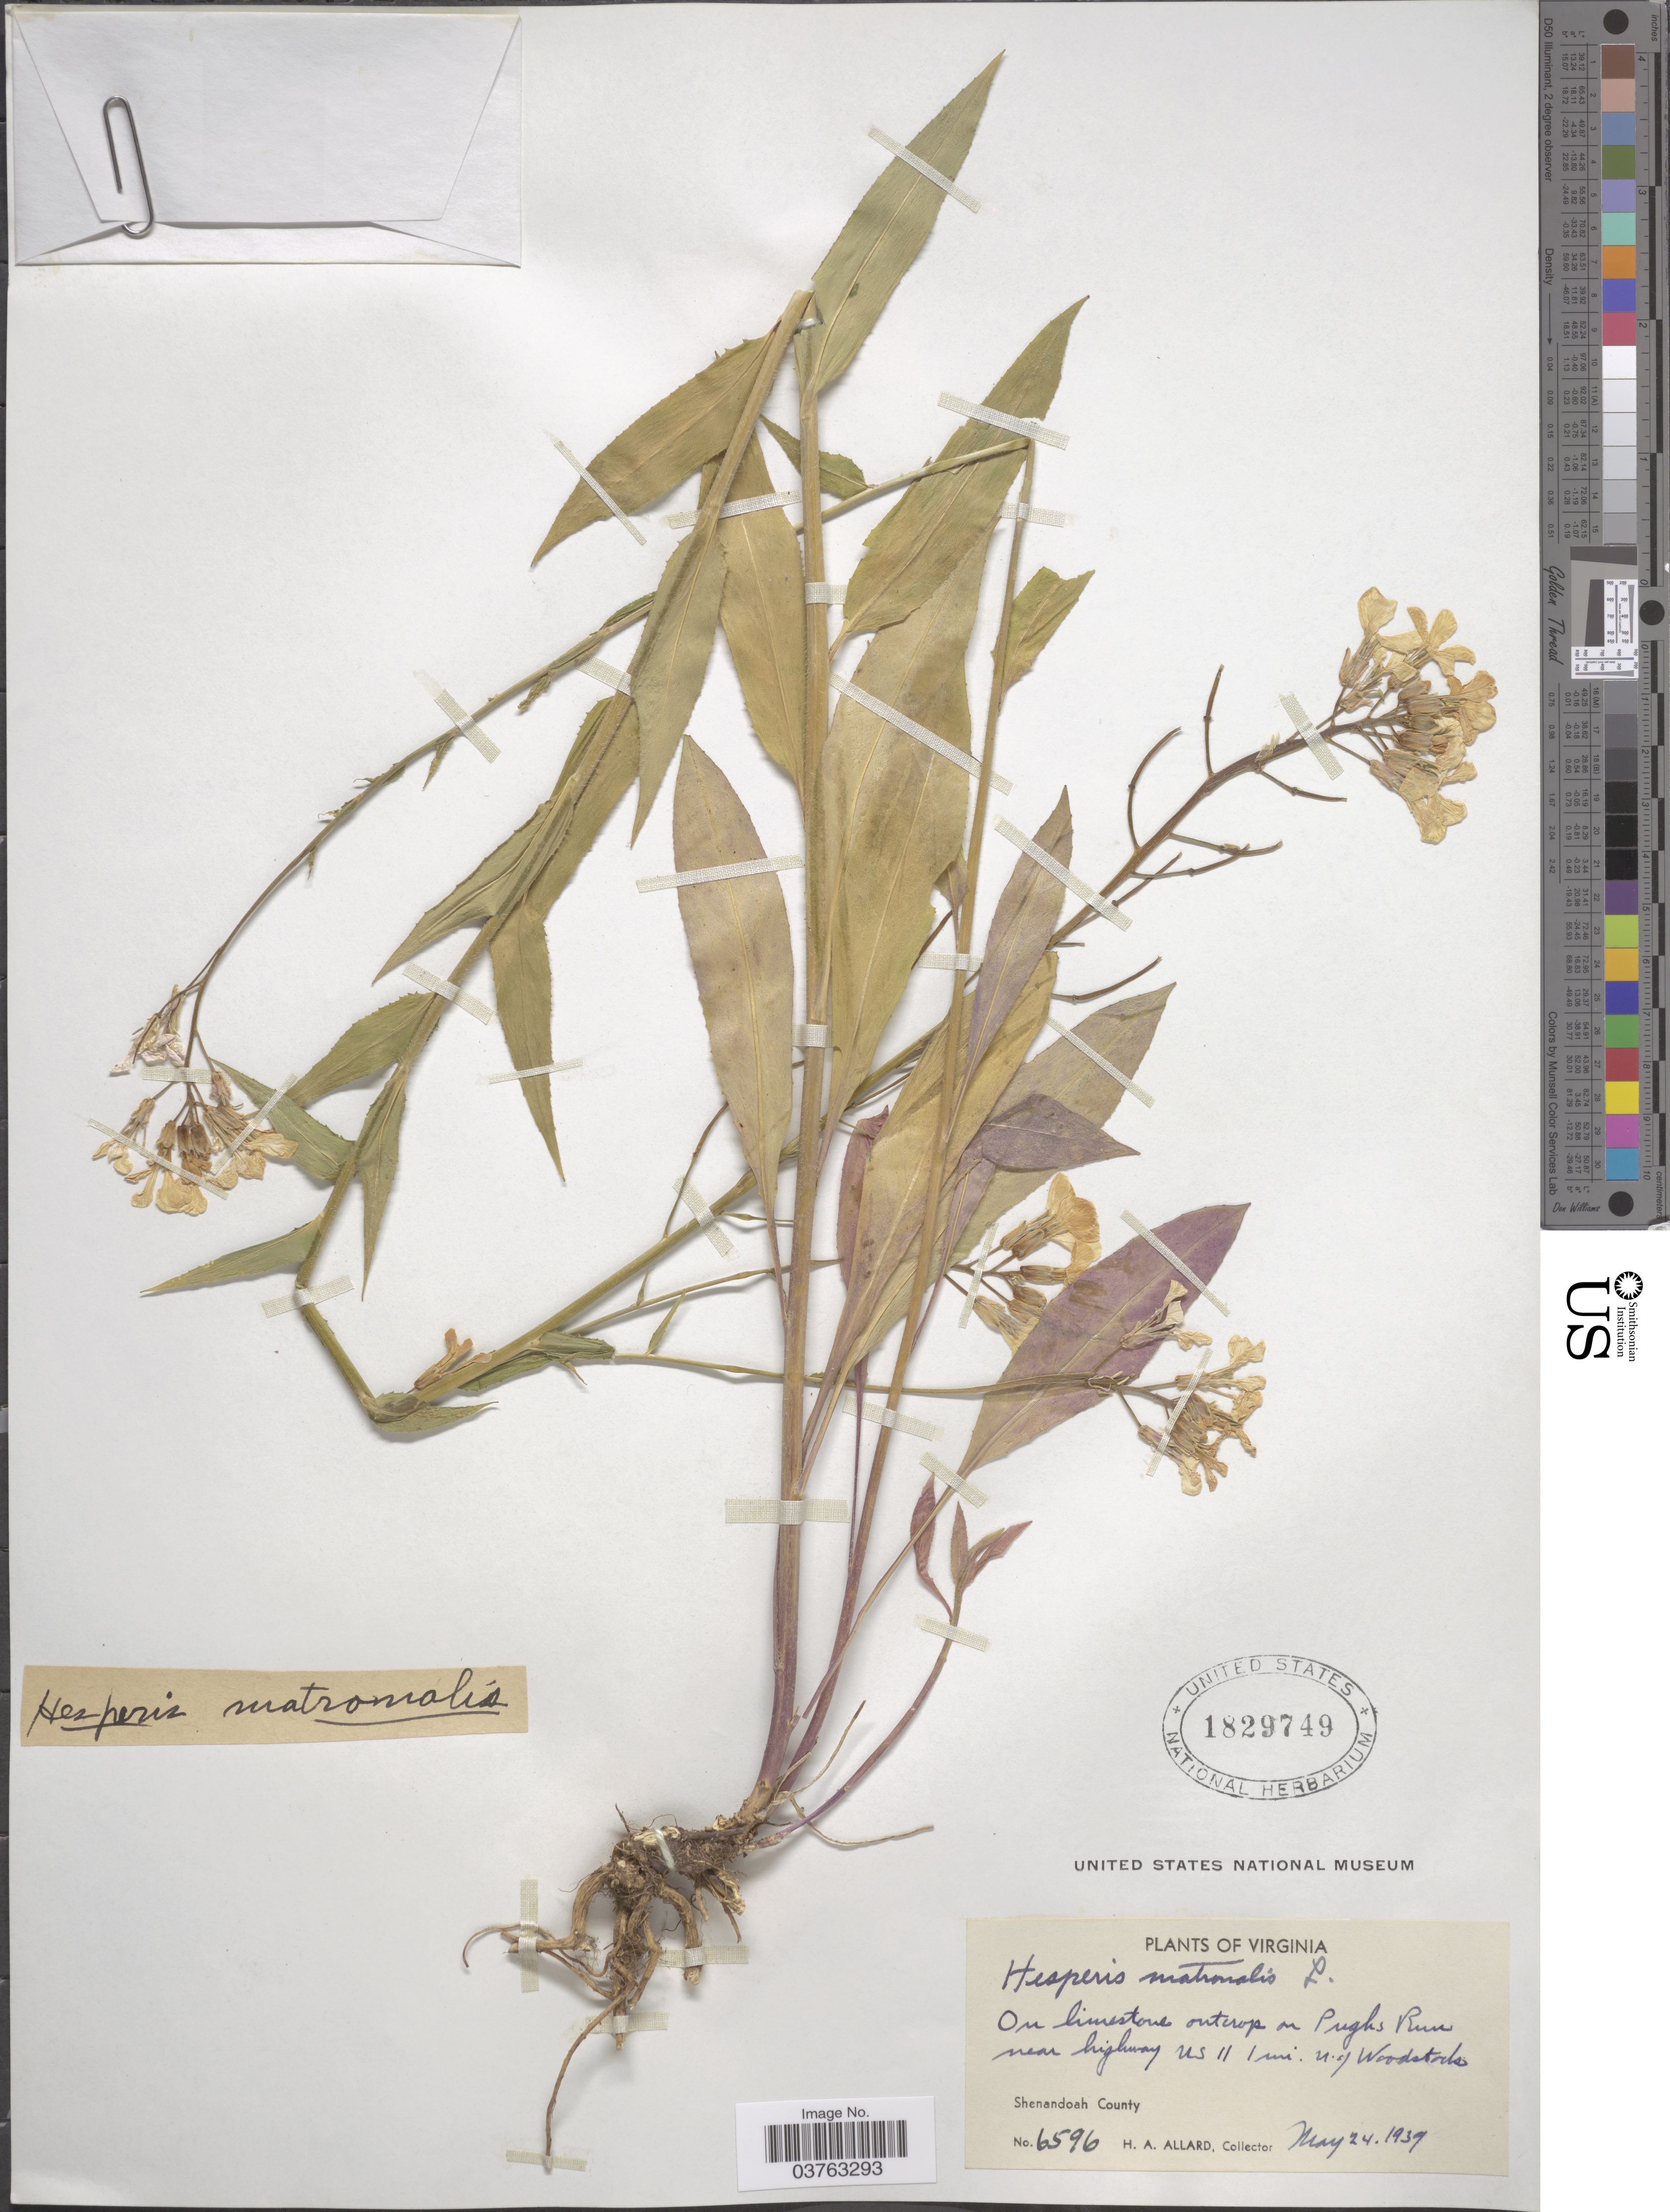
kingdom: Plantae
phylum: Tracheophyta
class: Magnoliopsida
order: Brassicales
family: Brassicaceae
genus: Hesperis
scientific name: Hesperis matronalis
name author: L.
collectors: H. A. Allard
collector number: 6596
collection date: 1939-05-24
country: United States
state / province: Virginia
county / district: Shenandoah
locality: On limestone outcrop on Pughs Run near highway US 11 1 mi. n. of Woodstock. Shenandoah County.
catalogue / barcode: US 1829749